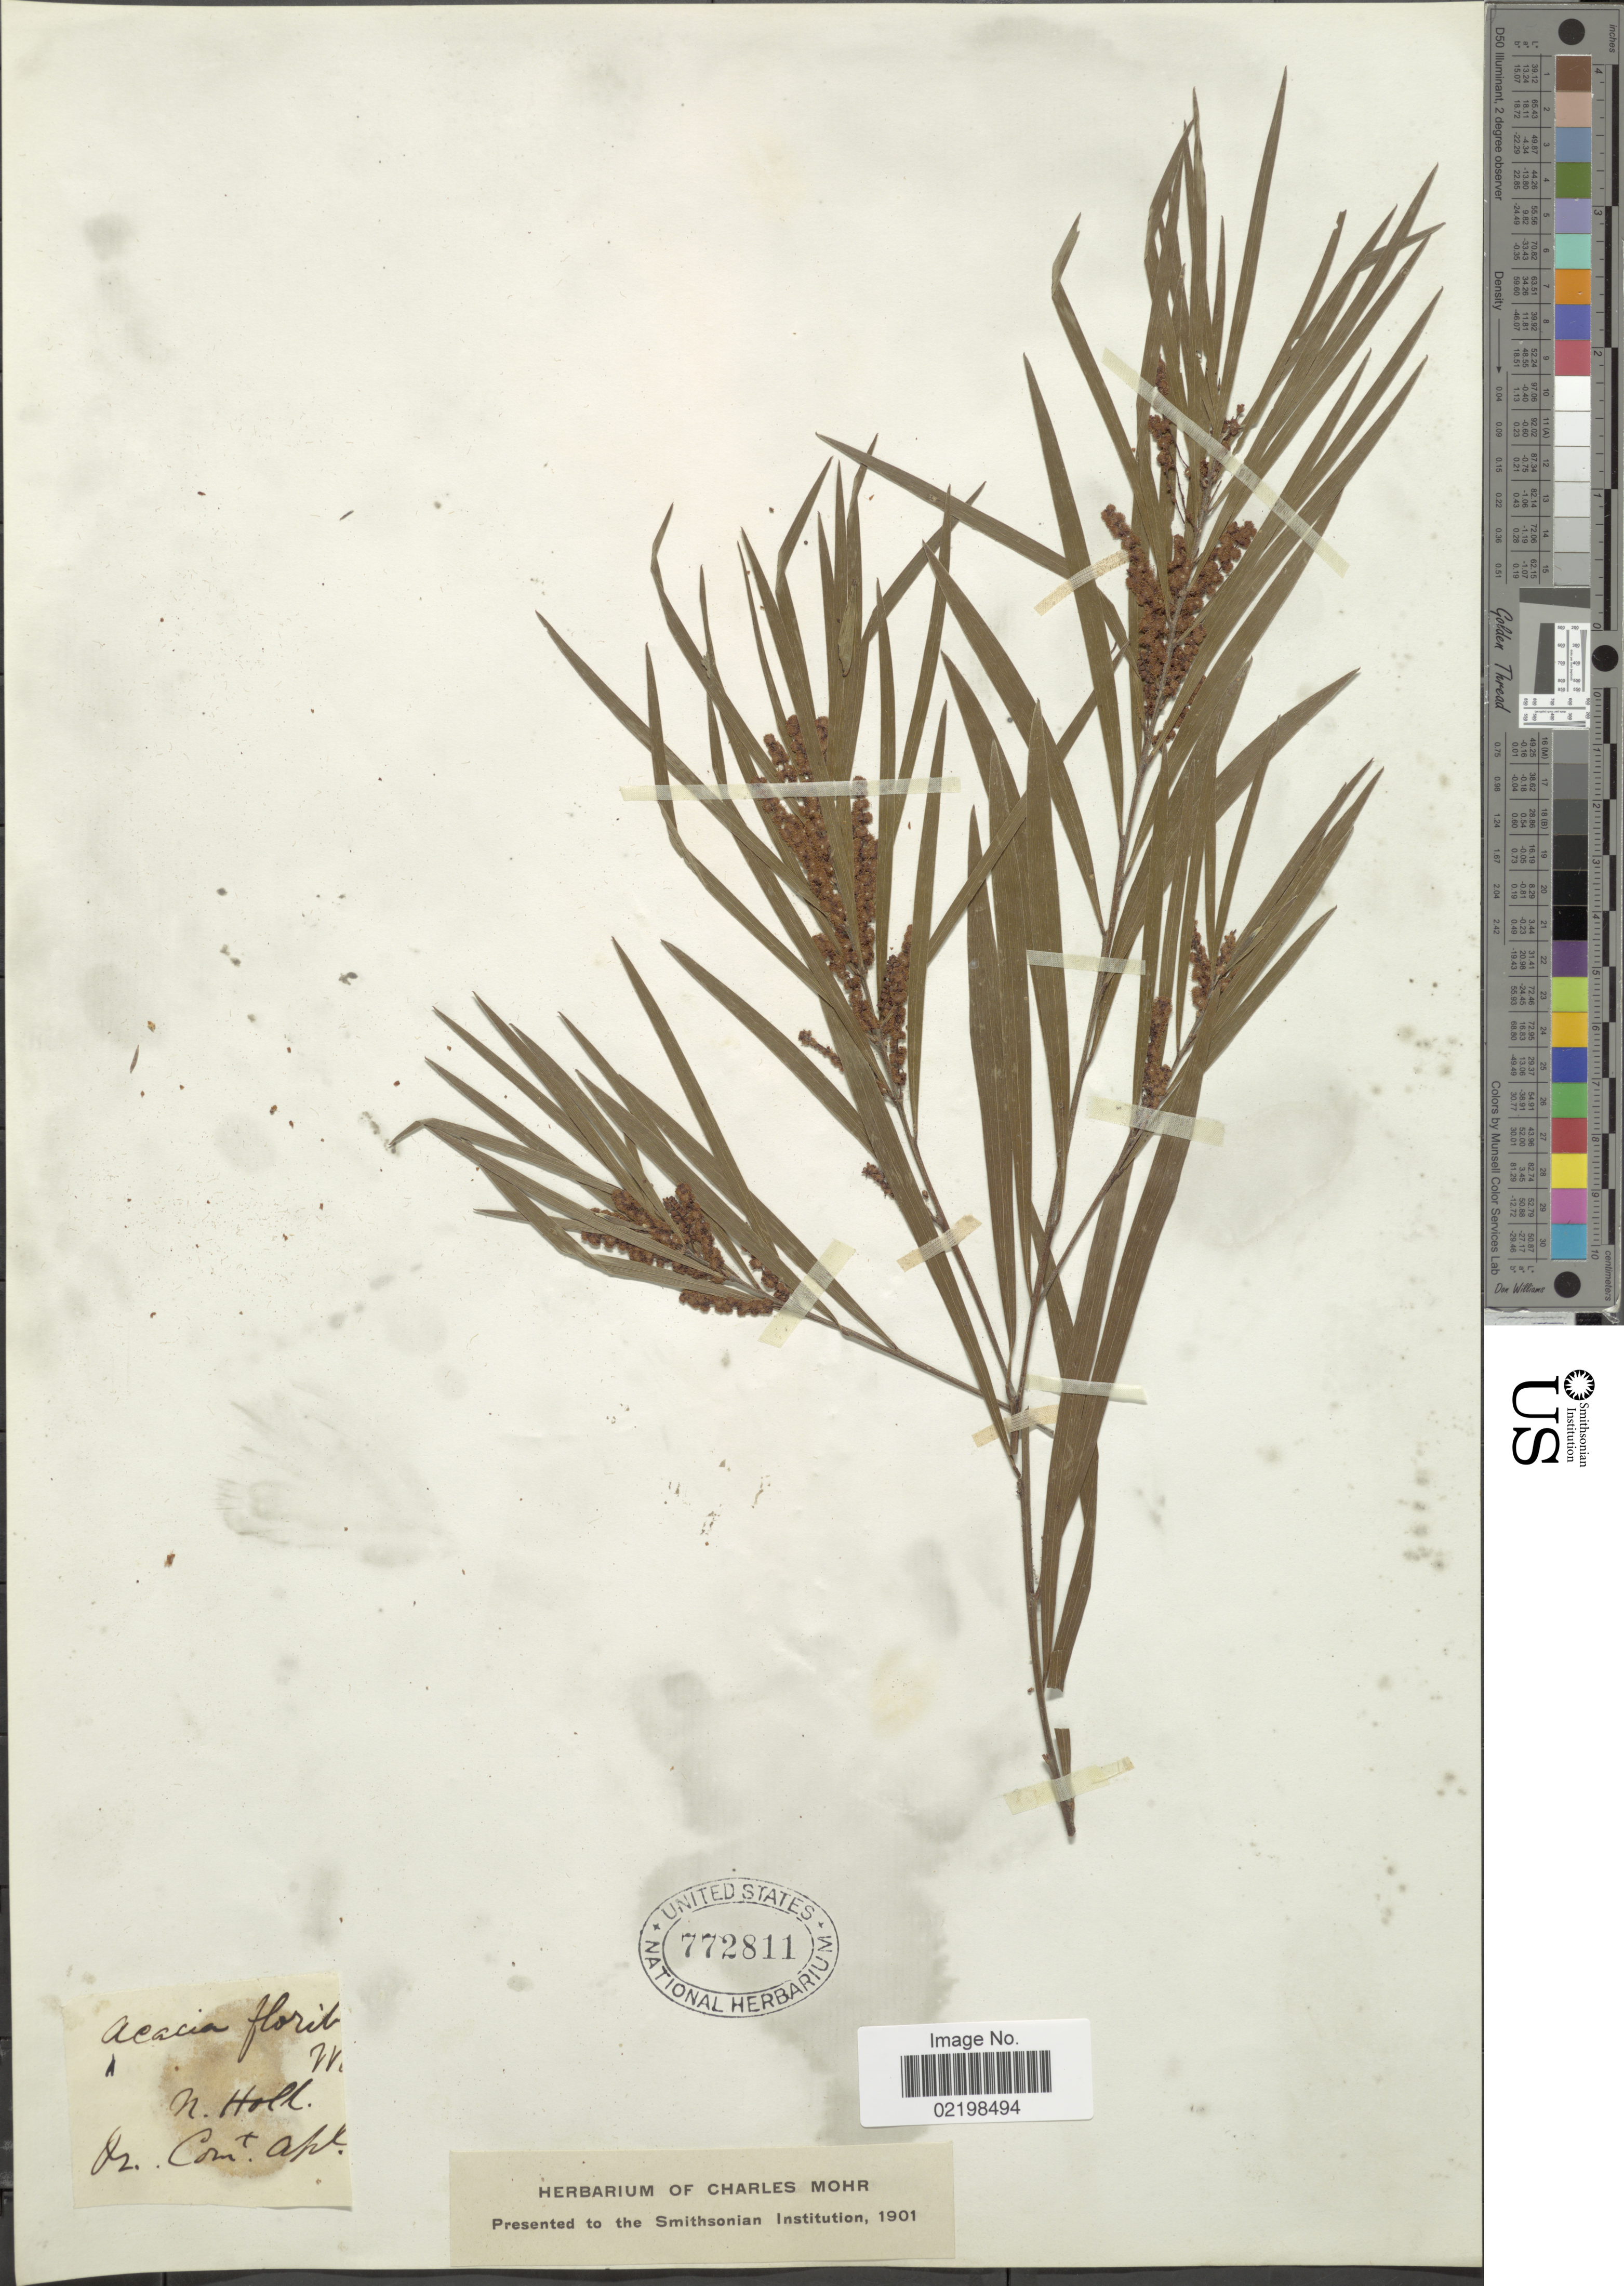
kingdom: Plantae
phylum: Tracheophyta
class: Magnoliopsida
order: Fabales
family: Fabaceae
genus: Acacia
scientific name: Acacia floribunda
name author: Willd.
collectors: ex herb. Charles Mohr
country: Australia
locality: N. Holl.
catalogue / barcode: US 772811